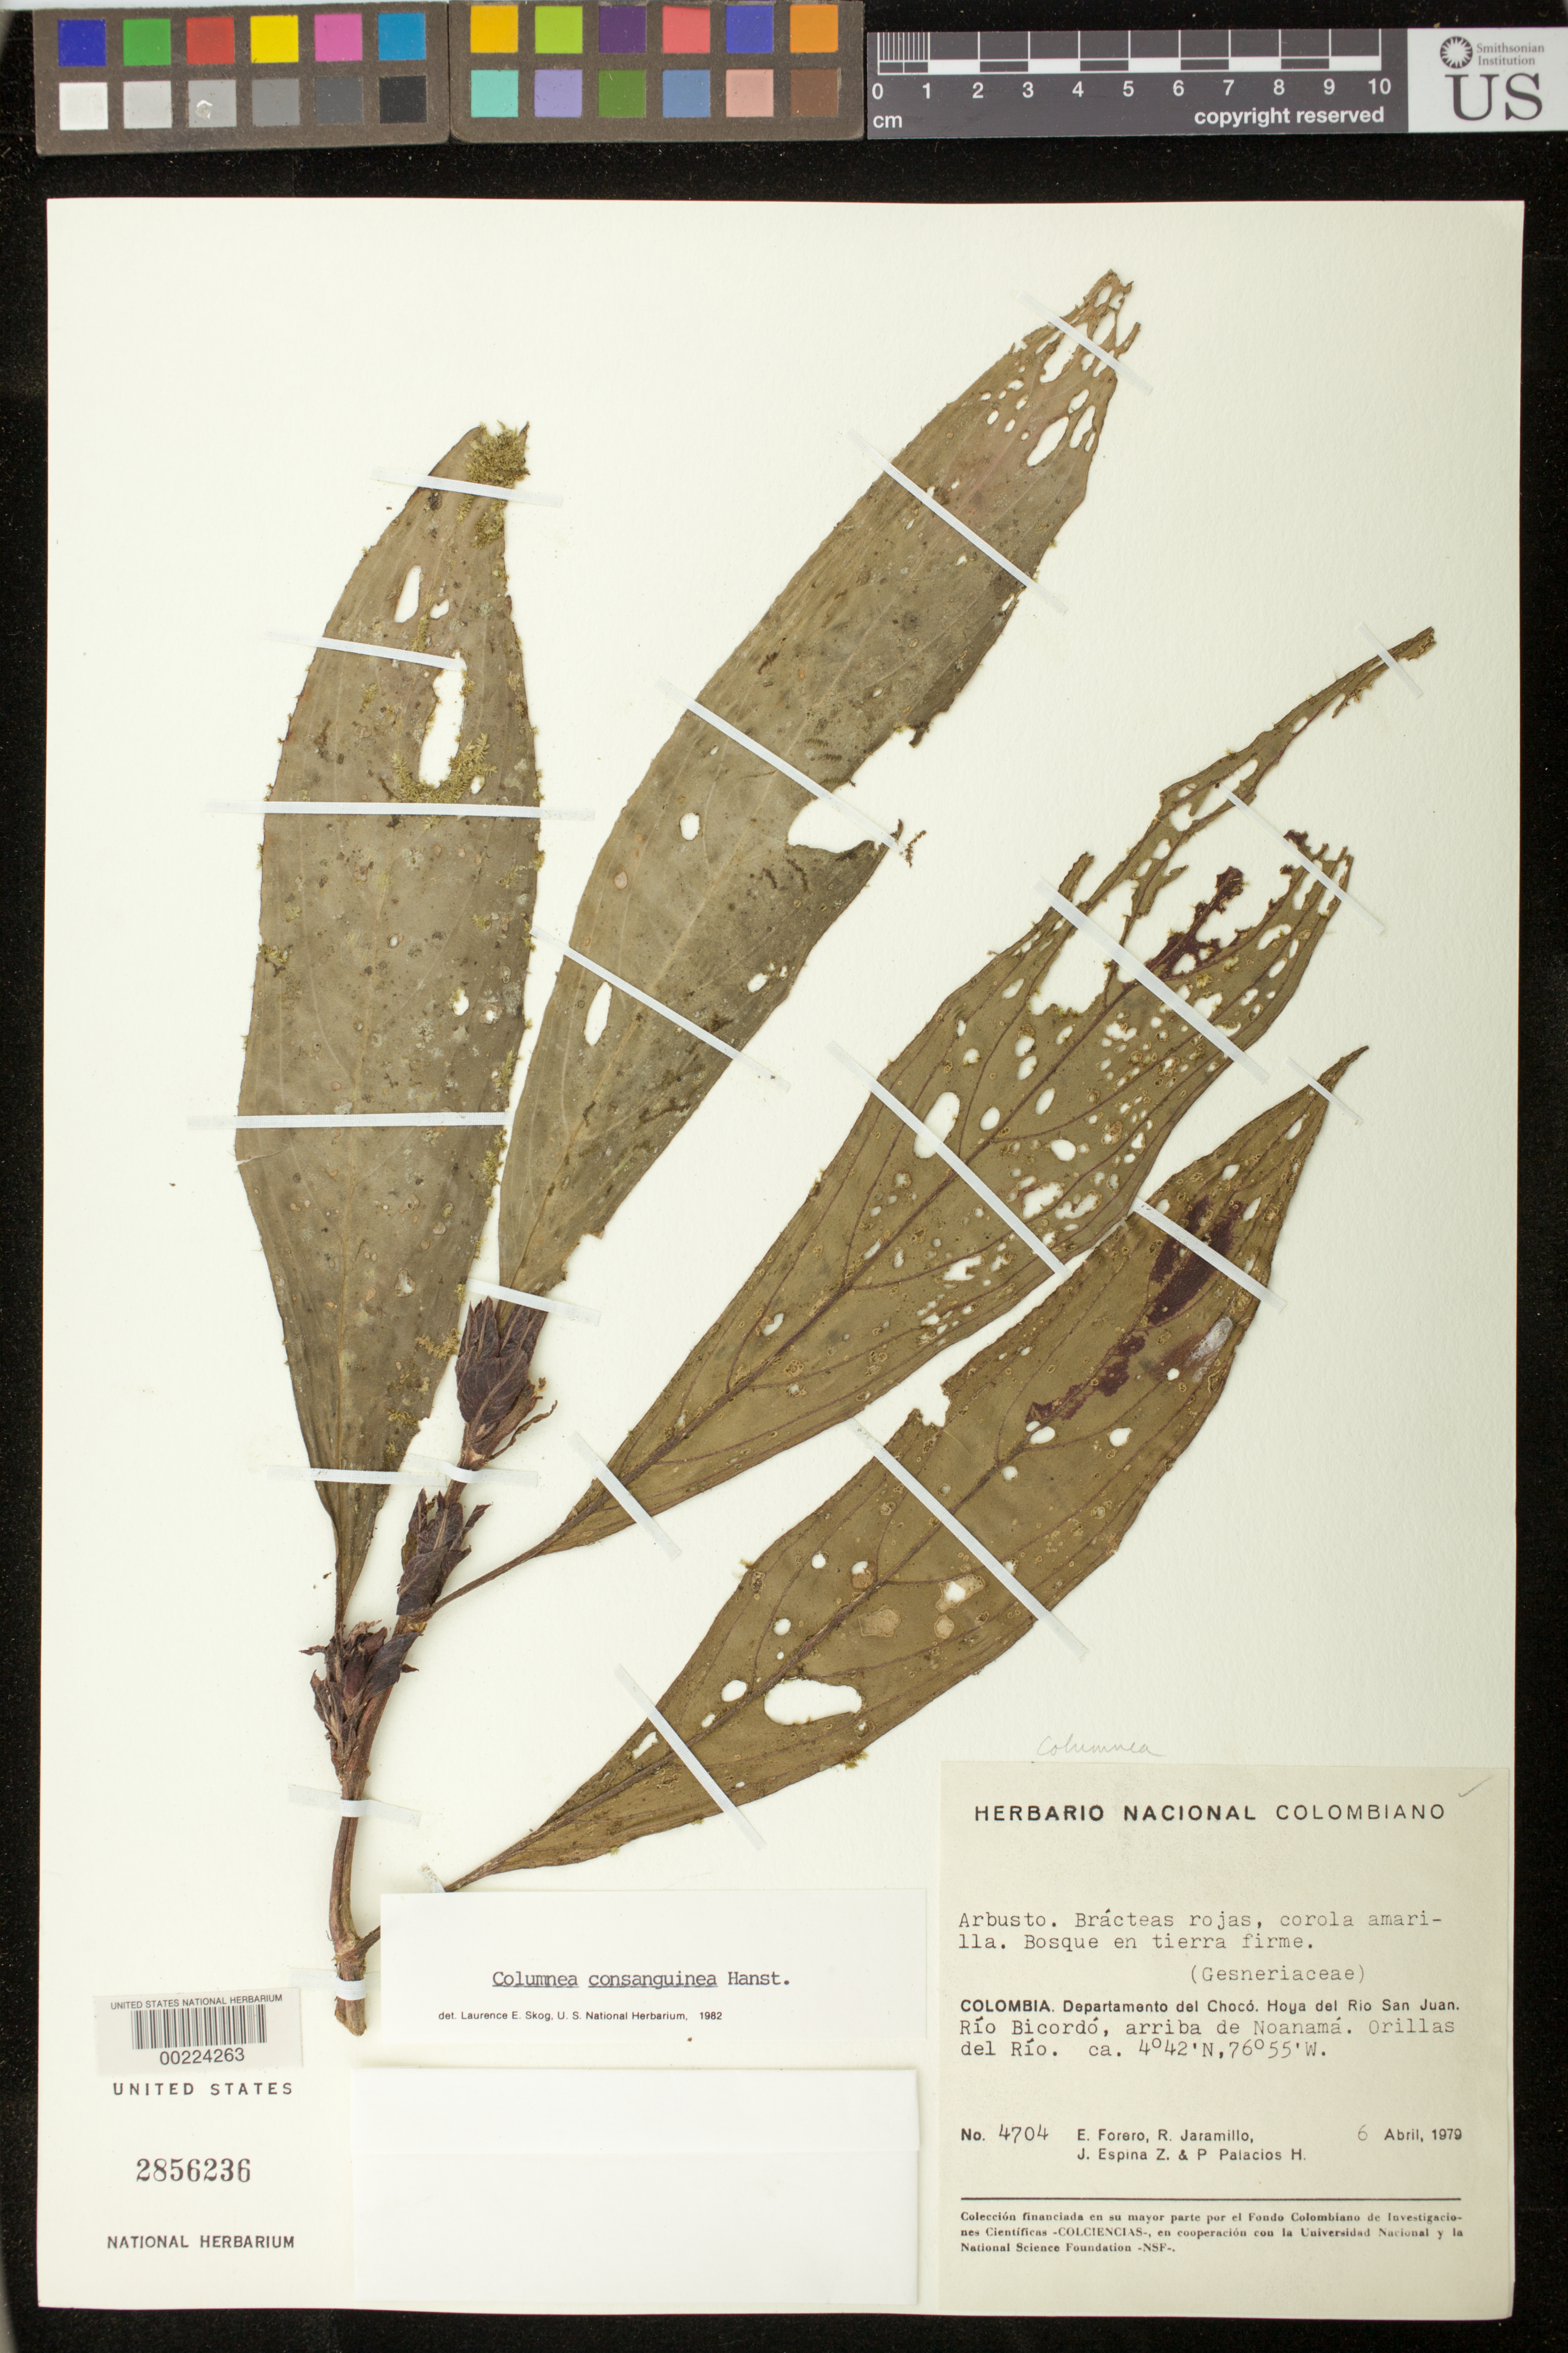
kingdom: Plantae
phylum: Tracheophyta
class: Magnoliopsida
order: Lamiales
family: Gesneriaceae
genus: Columnea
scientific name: Columnea consanguinea Hanst. var. consanguinea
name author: (Hanst.) Hanst.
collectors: E. Forero, R. Jaramillo M., J. Espina Z. & P. Palacios H.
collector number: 4704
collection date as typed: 06 Apr 1979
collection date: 1979-04-06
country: Colombia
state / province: Chocó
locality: Valley of Rio San Juan, Rio Bicordo, above Noanama, banks of the river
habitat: Forest in tierra firme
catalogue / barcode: US 2856236